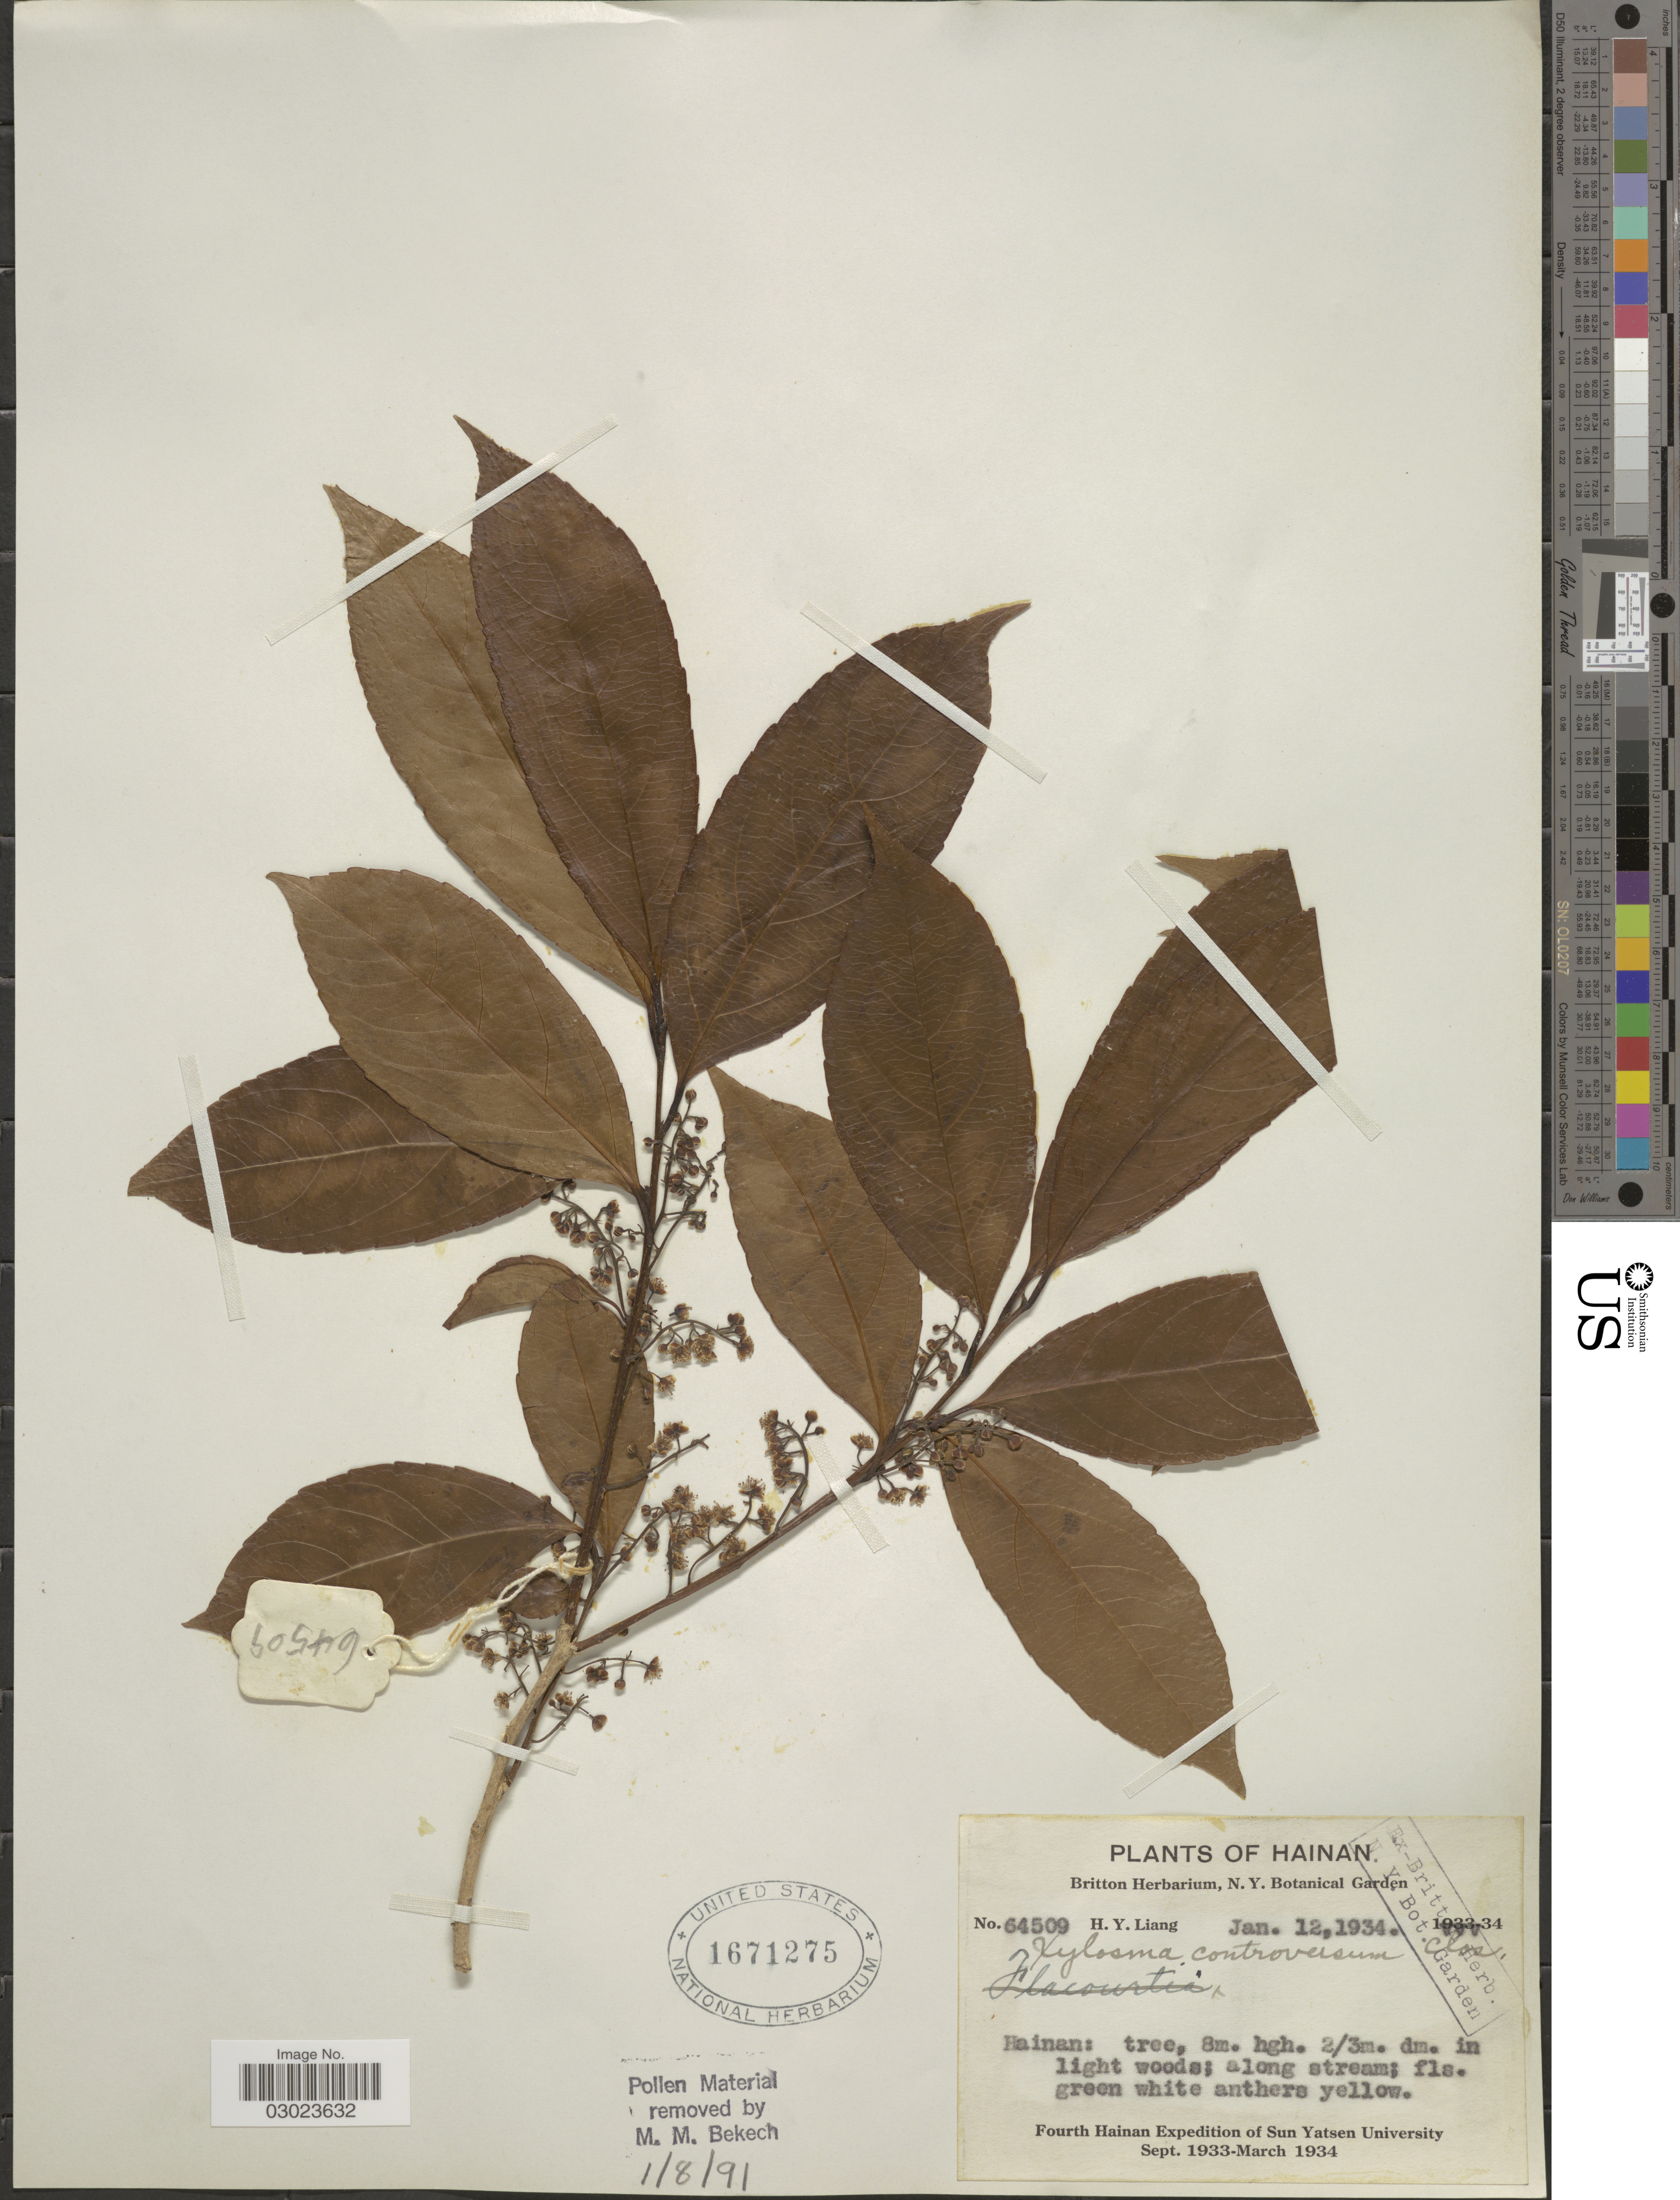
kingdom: Plantae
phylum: Tracheophyta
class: Magnoliopsida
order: Malpighiales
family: Salicaceae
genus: Xylosma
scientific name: Xylosma controversa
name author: Clos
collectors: H. Y. Liang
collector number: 64509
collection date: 1934-01-12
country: China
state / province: Hainan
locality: Hainan.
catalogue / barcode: US 1671275